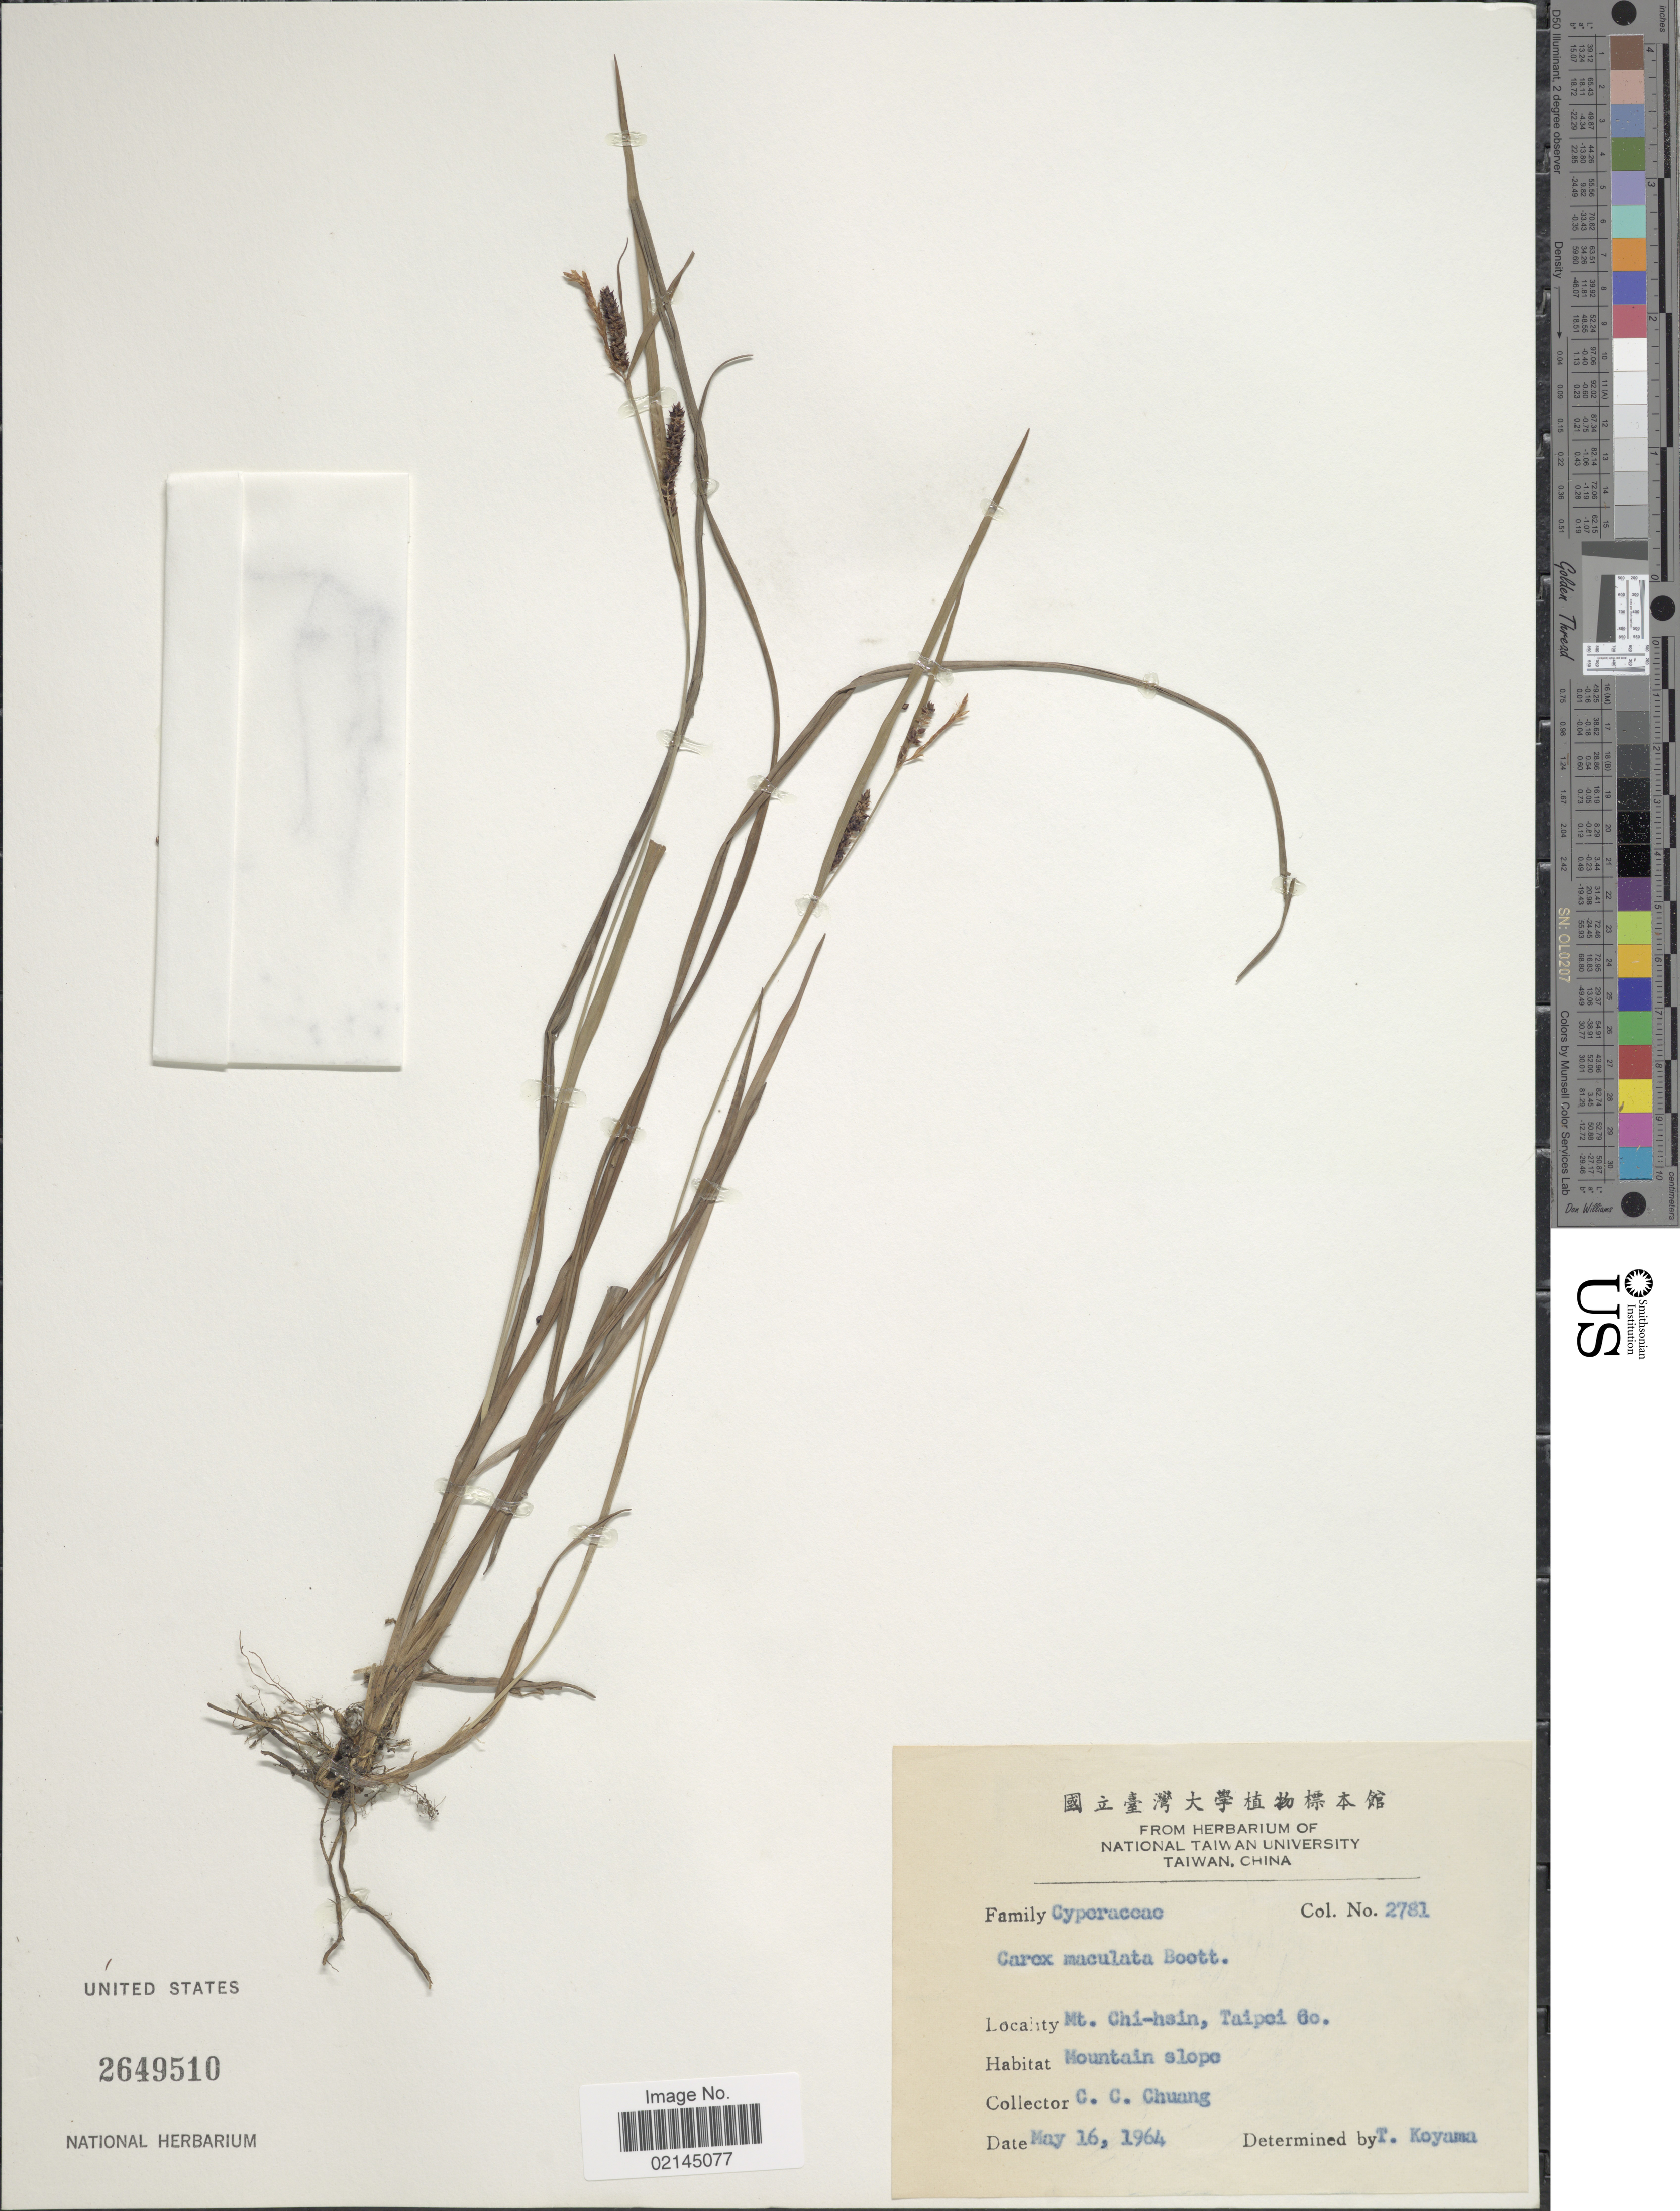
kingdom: Plantae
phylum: Tracheophyta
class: Liliopsida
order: Poales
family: Cyperaceae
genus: Carex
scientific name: Carex maculata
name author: Boott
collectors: C. C. Chuang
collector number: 2781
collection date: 1964-05-16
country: Taiwan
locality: Mt. Chi-hsin, Taipei Co., mountain slope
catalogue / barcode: US 2649510